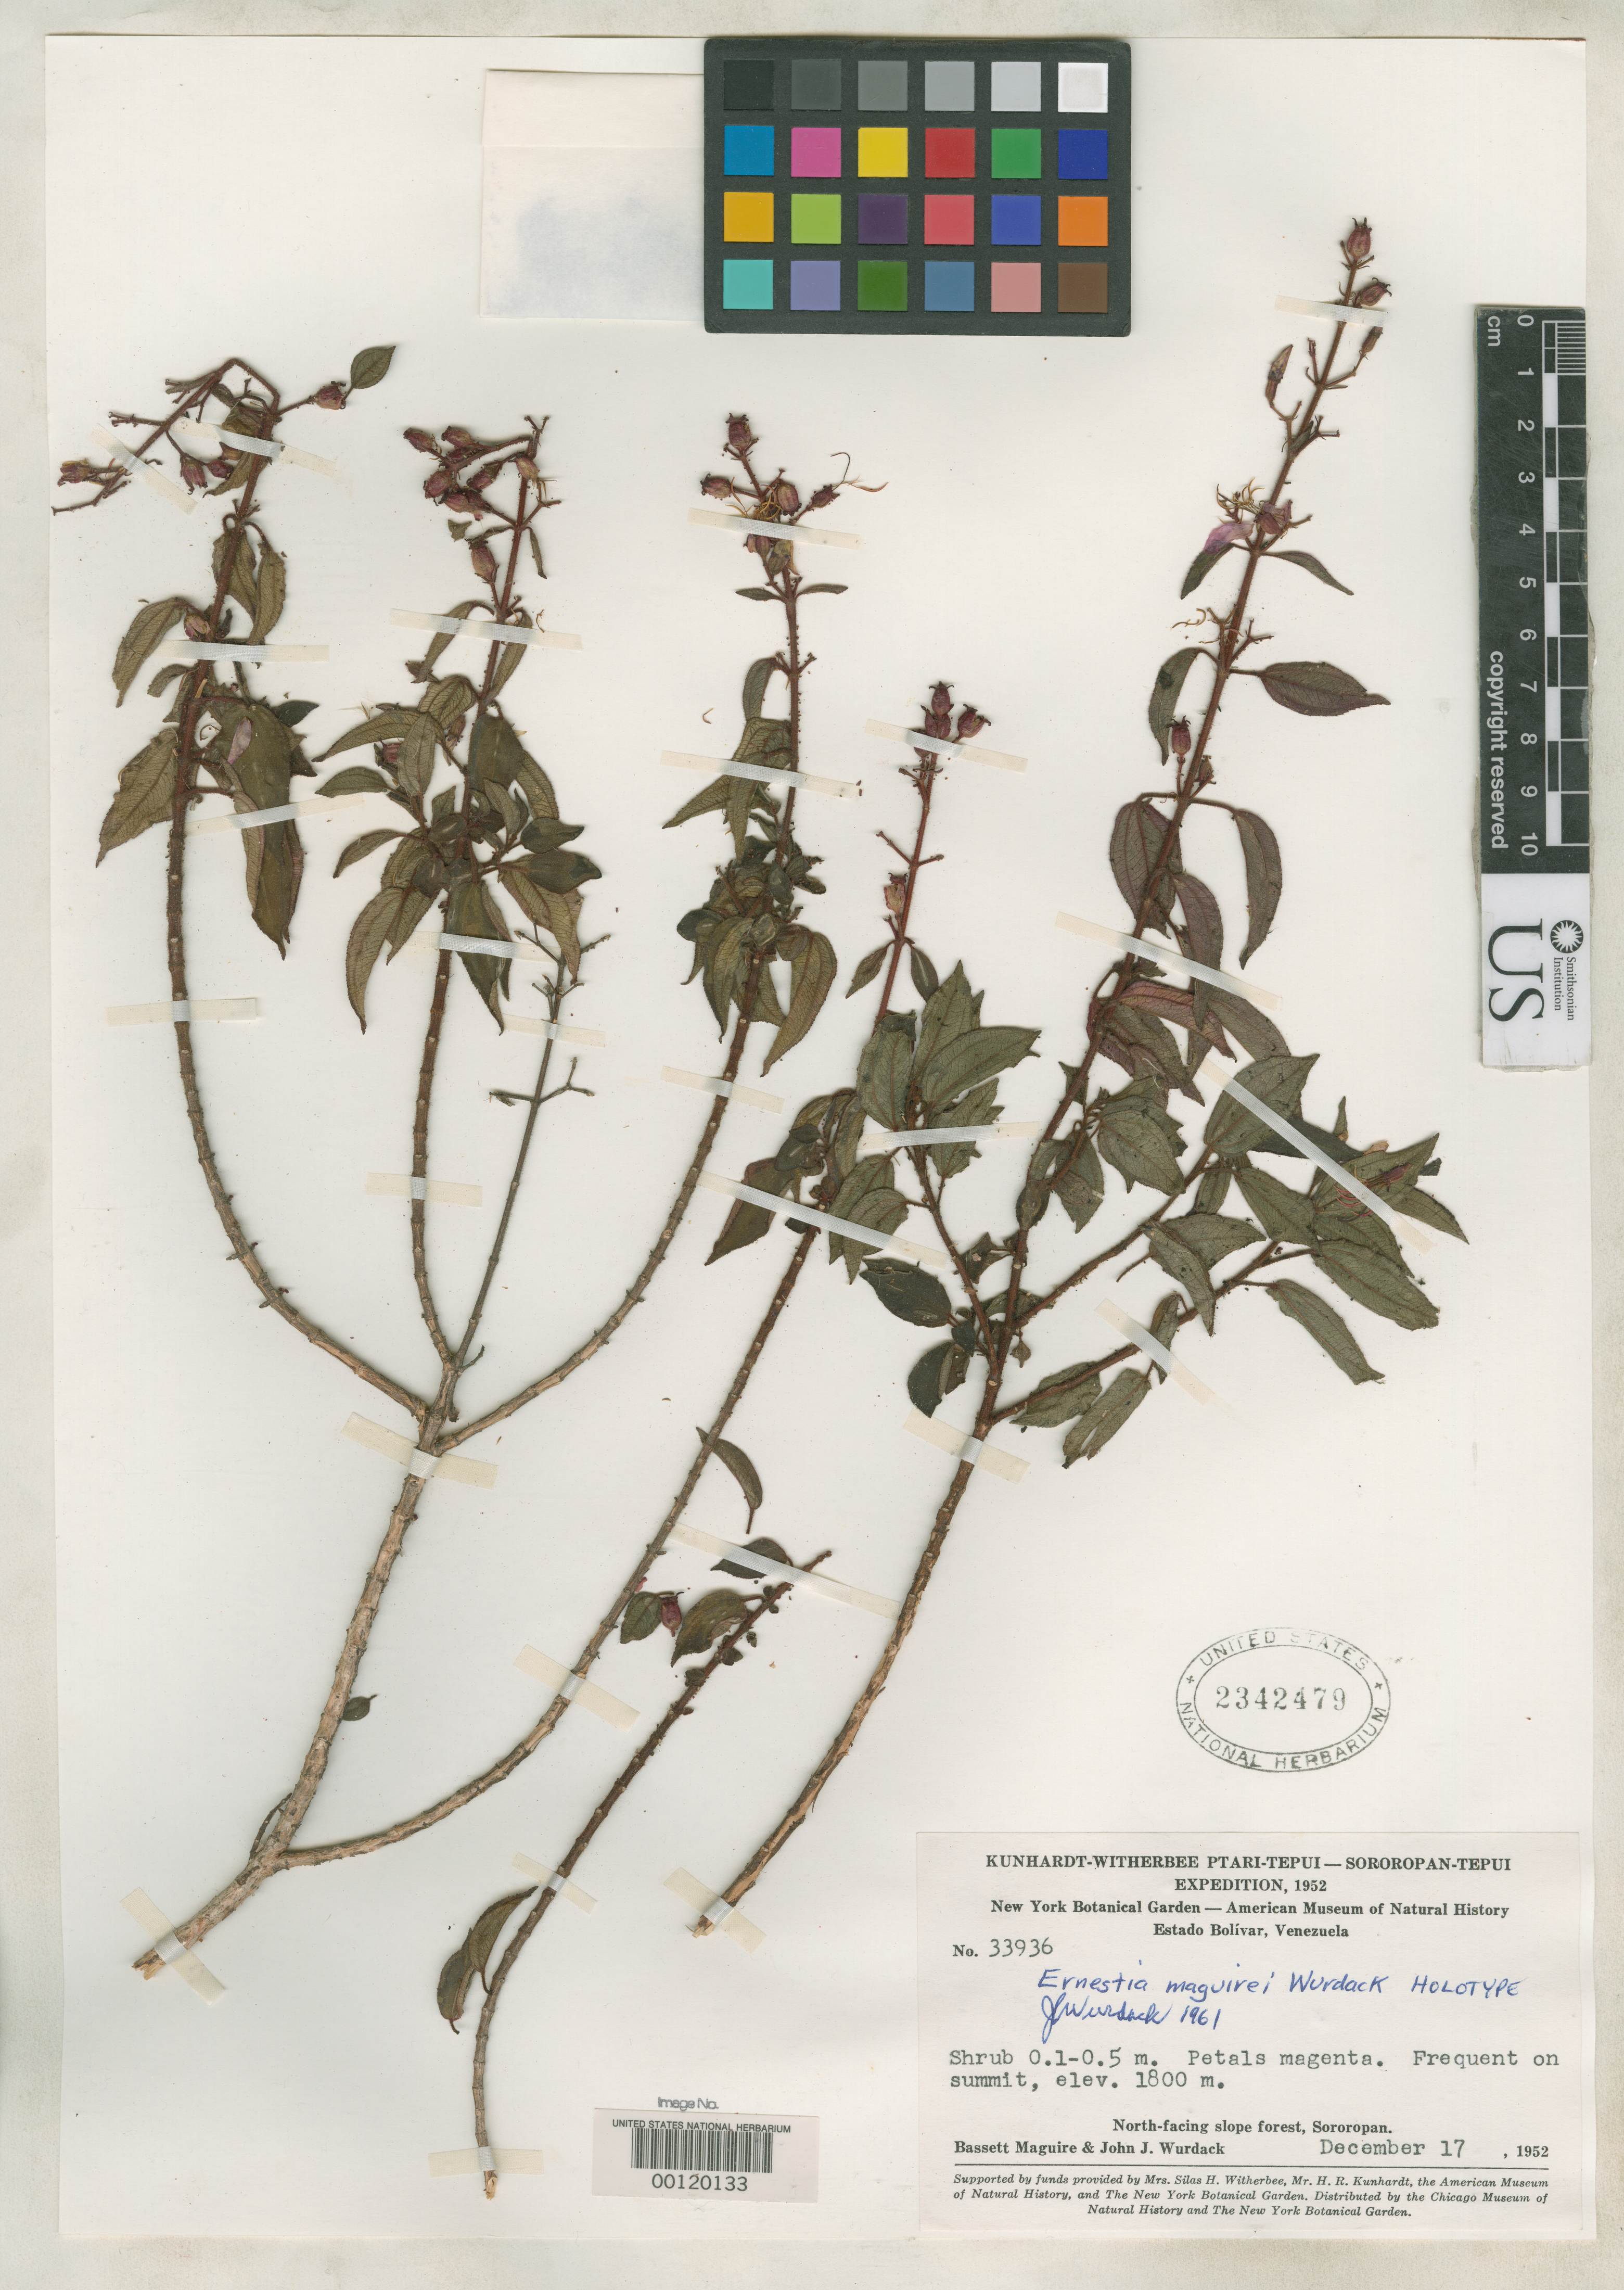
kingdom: Plantae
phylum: Tracheophyta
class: Magnoliopsida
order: Myrtales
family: Melastomataceae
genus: Ernestia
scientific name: Ernestia maguirei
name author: Wurdack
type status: Holotype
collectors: B. Maguire & J. J. Wurdack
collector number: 33936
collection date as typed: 17 Dec 1952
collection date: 1952-12-17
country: Venezuela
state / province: Bolivar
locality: Sororopan-Tepui.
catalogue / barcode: US 2342479